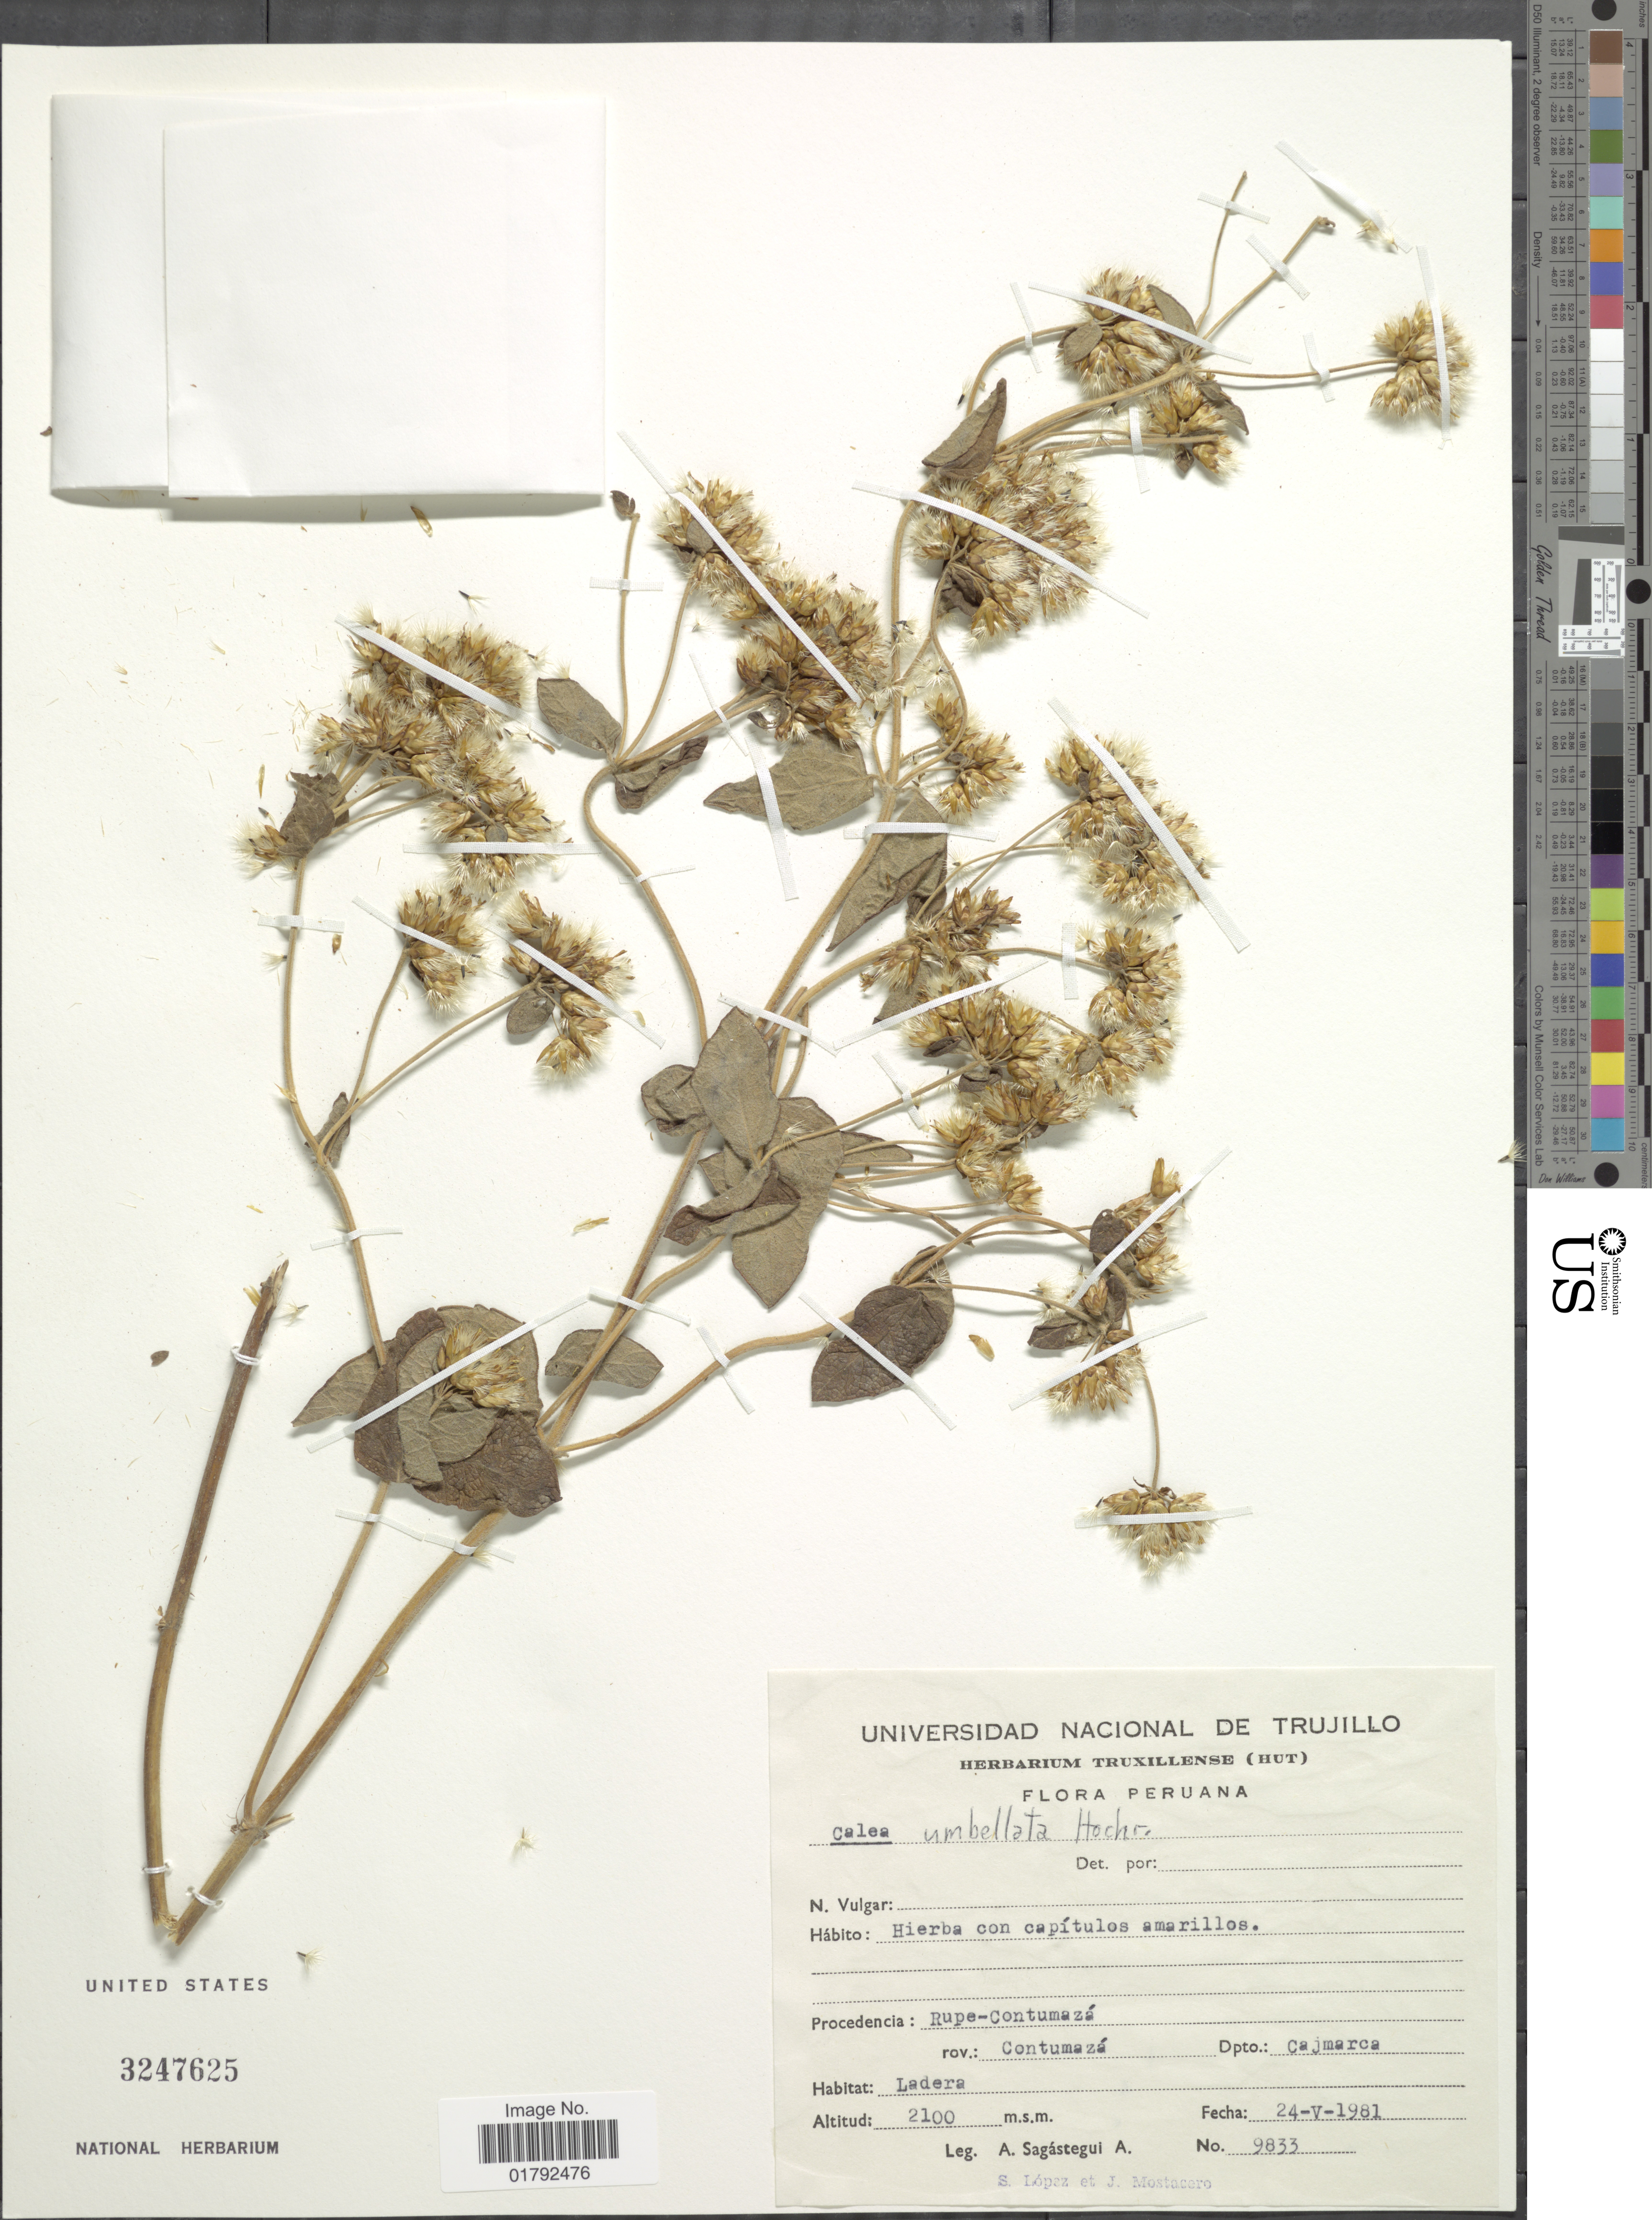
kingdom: Plantae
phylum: Tracheophyta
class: Magnoliopsida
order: Asterales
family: Asteraceae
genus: Calea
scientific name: Calea umbellulata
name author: Hochr.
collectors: A. Sagástegui A., S. Lopez & J. Mostacero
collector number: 9833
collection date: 1981-05-24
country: Peru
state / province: Cajamarca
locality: Rupe-Contumaza, Prov.: Contumaza, ladera.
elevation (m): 2100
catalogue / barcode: US 3247625